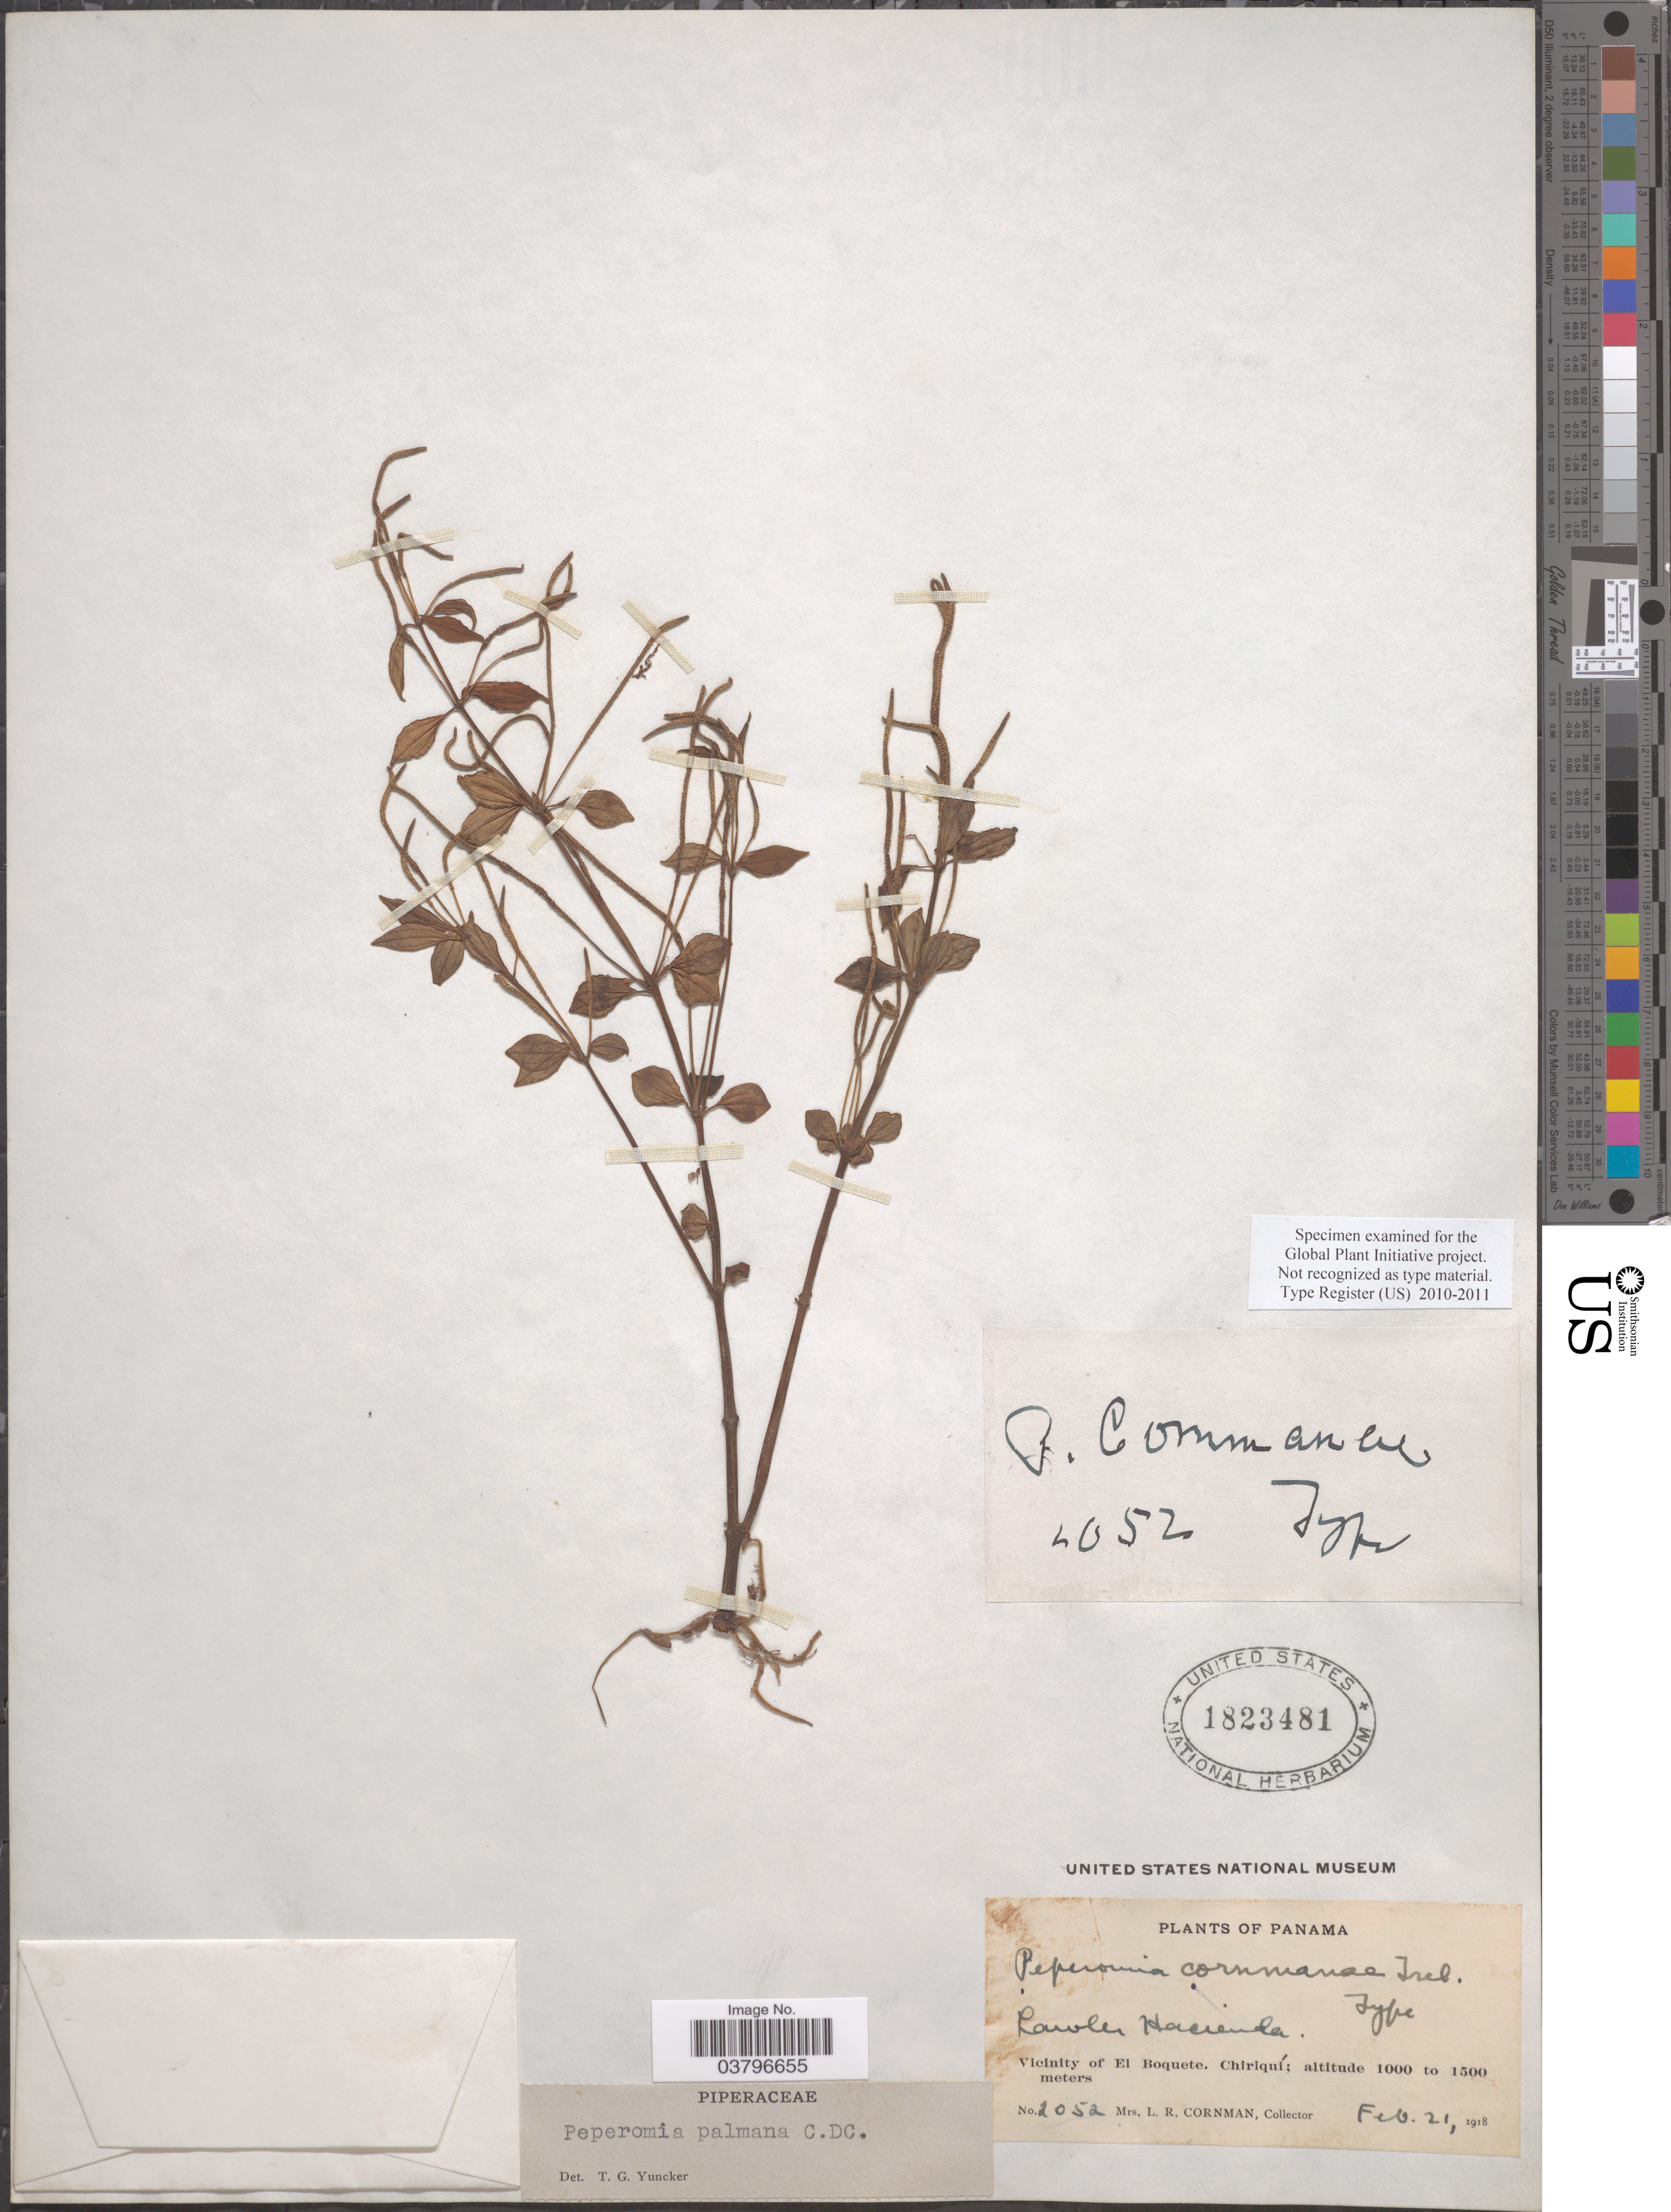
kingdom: Plantae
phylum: Tracheophyta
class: Magnoliopsida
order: Piperales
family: Piperaceae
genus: Peperomia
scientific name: Peperomia palmana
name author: C. DC.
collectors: L. Cornman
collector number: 2052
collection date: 1918-02-21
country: Panama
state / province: Chiriqui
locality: Lawler Hacienda. Vicinity of El Boquete.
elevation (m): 1000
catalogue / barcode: US 1823481